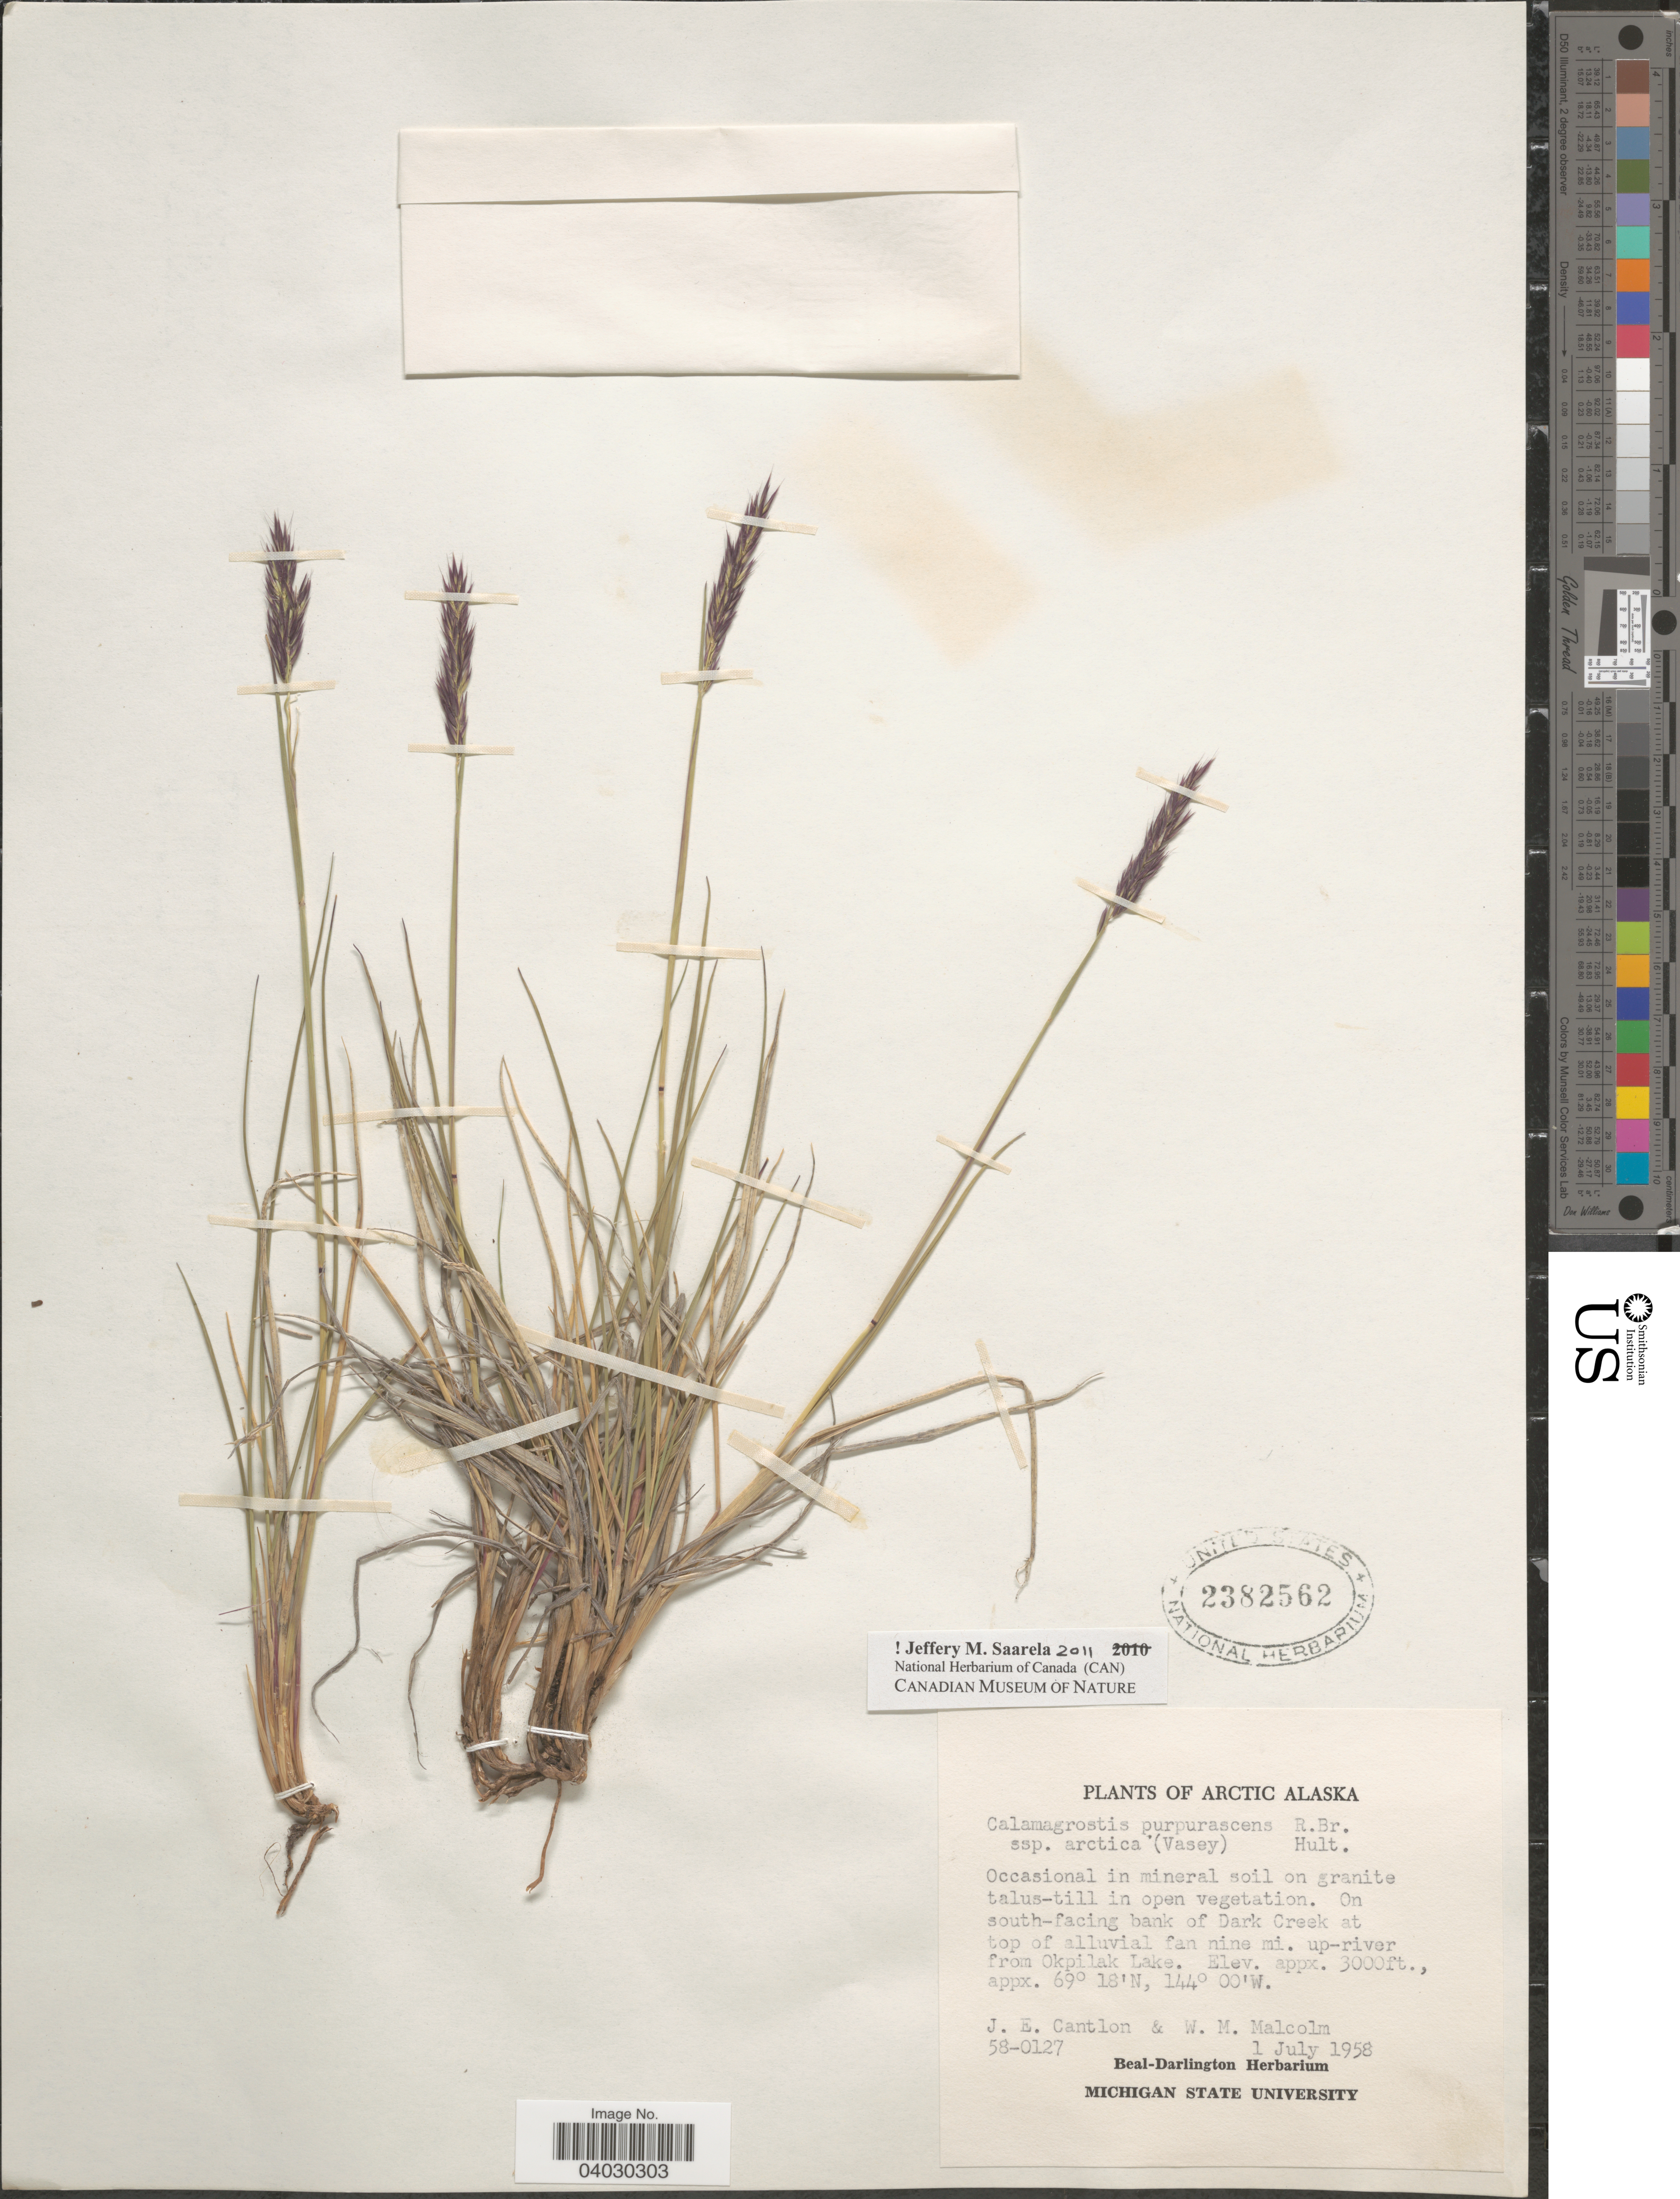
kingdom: Plantae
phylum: Tracheophyta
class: Liliopsida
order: Poales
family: Poaceae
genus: Calamagrostis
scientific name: Calamagrostis purpurascens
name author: R. Br.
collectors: J. Cantlon & W. Malcolm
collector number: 58-0127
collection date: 1958-07-01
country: United States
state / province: Alaska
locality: Arctic Alaska. On south-facing bank of Dark Creek at top of alluvial fan nine mi. up-river from Okpilak Lake.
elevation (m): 914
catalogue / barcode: US 2382562